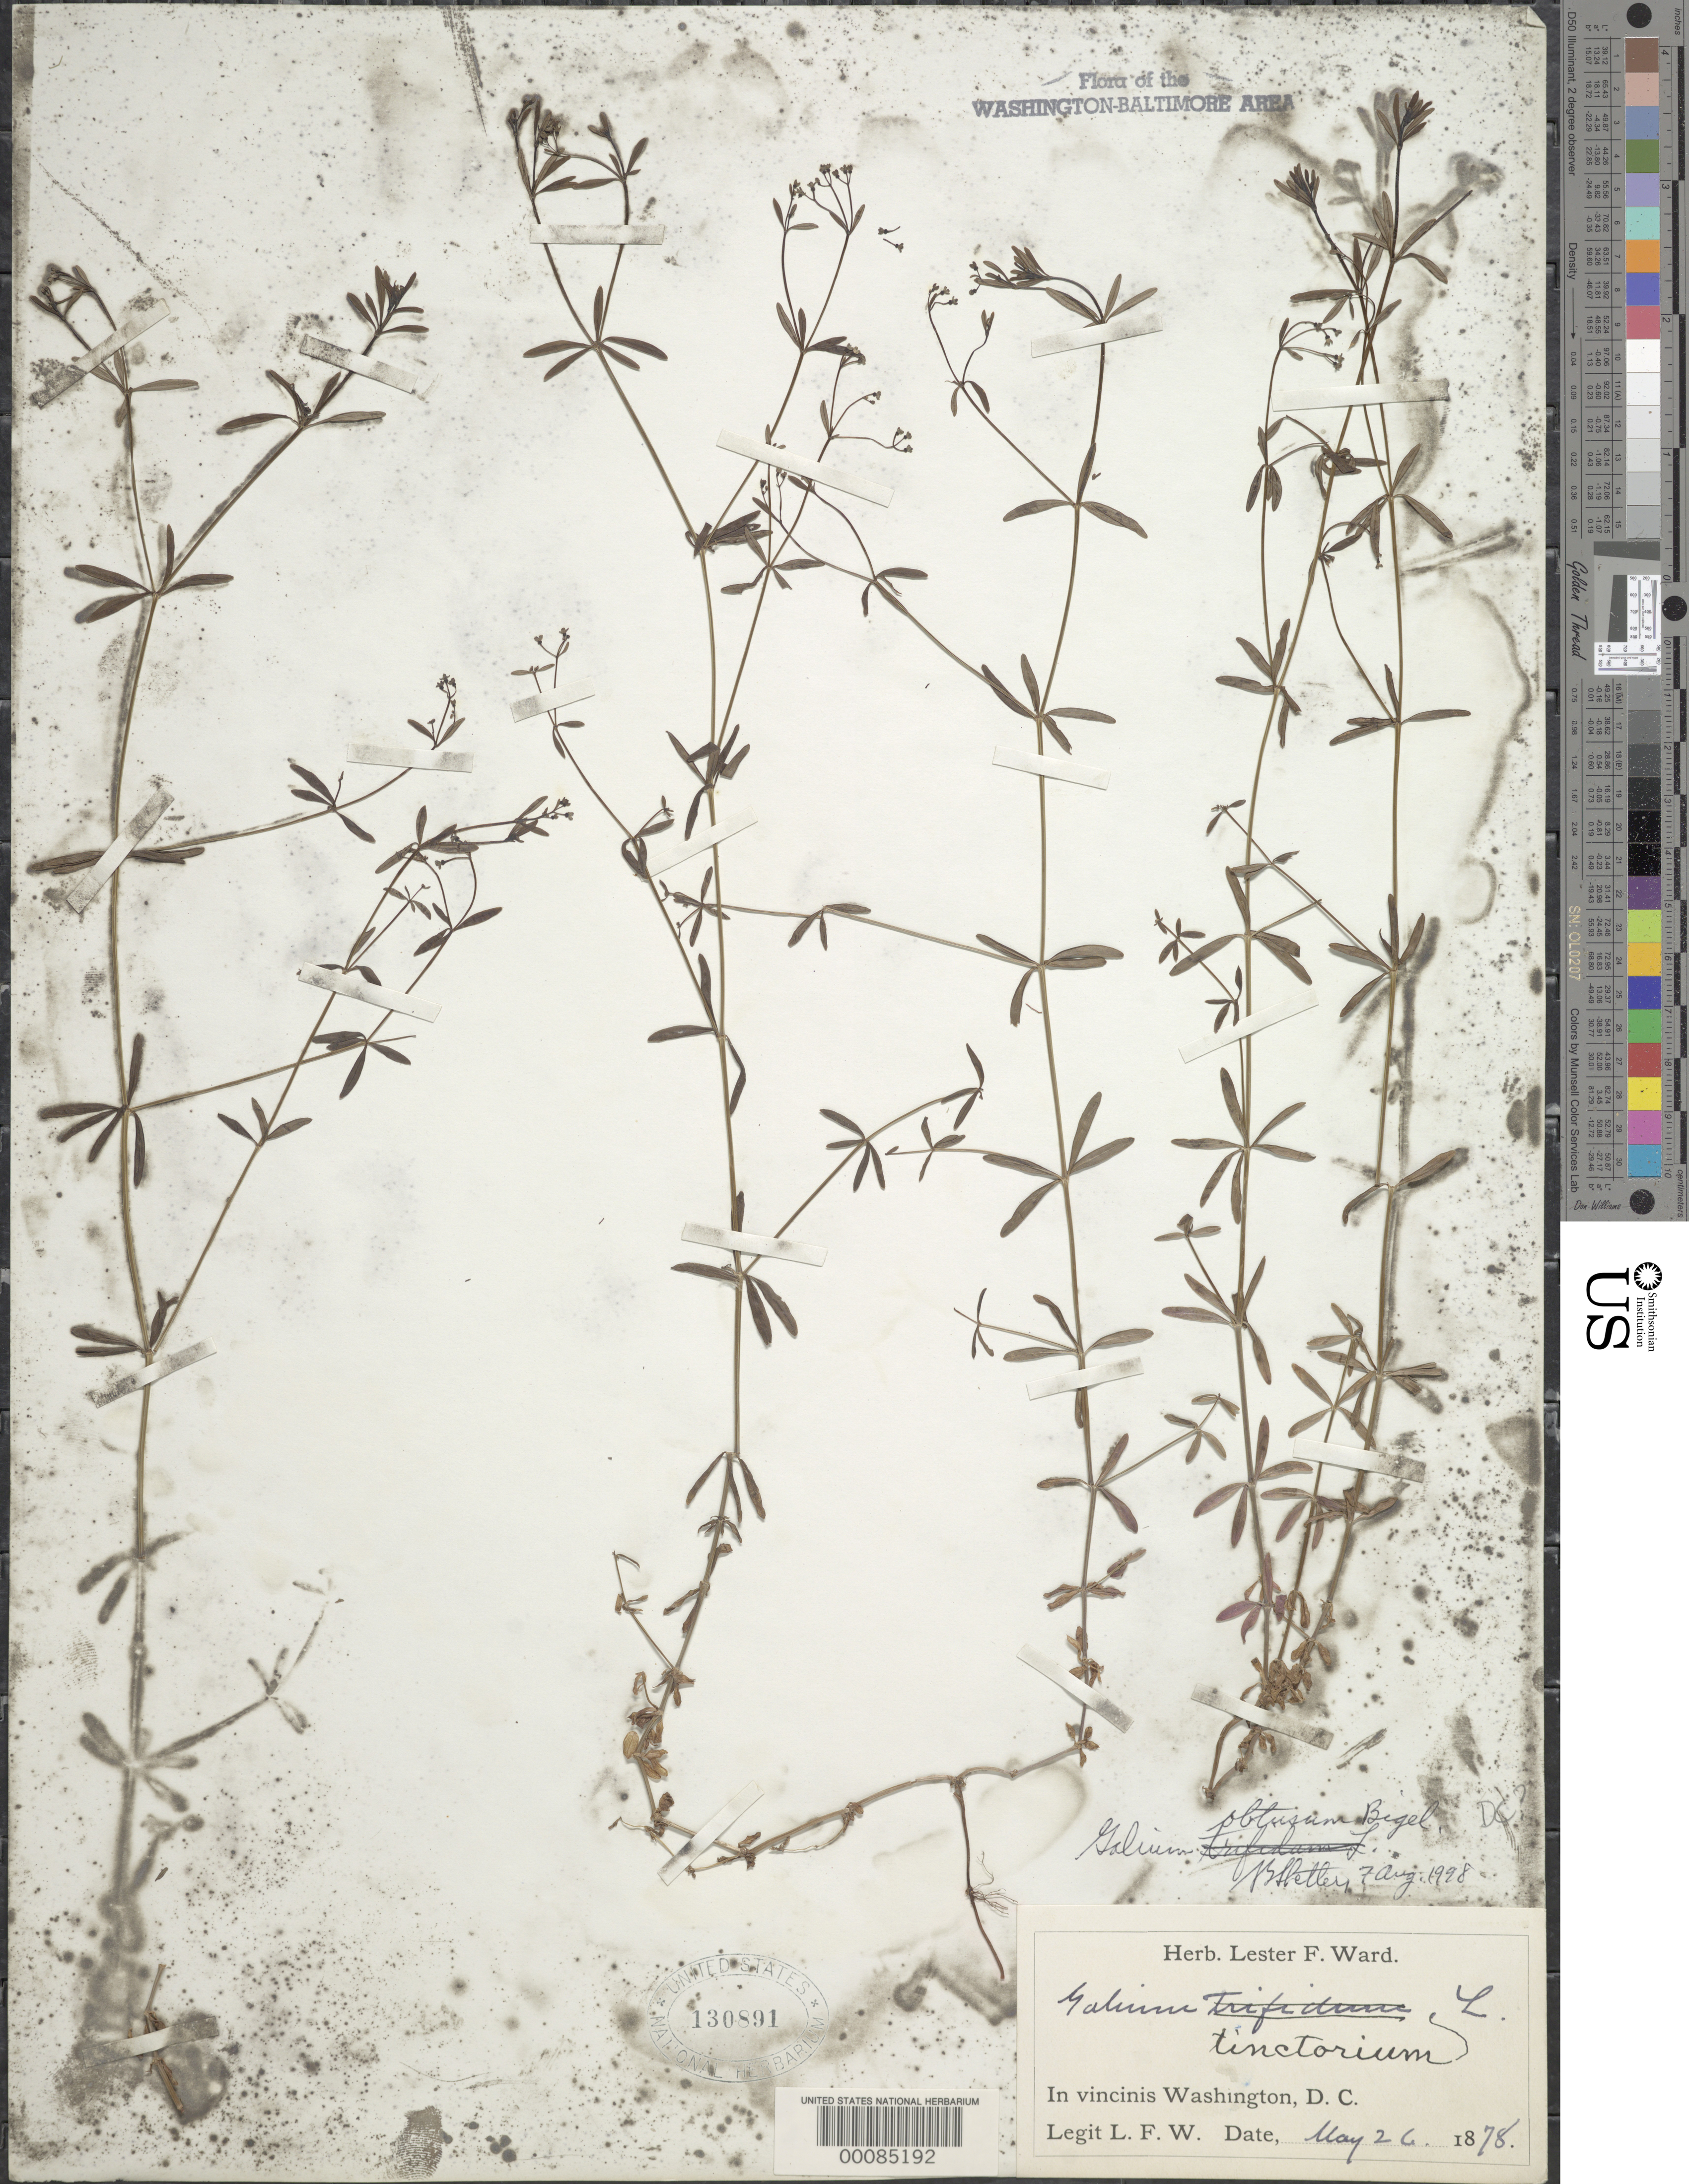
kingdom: Plantae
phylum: Tracheophyta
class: Magnoliopsida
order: Gentianales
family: Rubiaceae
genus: Galium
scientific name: Galium obtusum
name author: Bigelow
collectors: L. F. Ward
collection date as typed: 26 May 1878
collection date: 1878-05-26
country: United States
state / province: District of Columbia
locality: Washington DC area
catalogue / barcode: US 130891